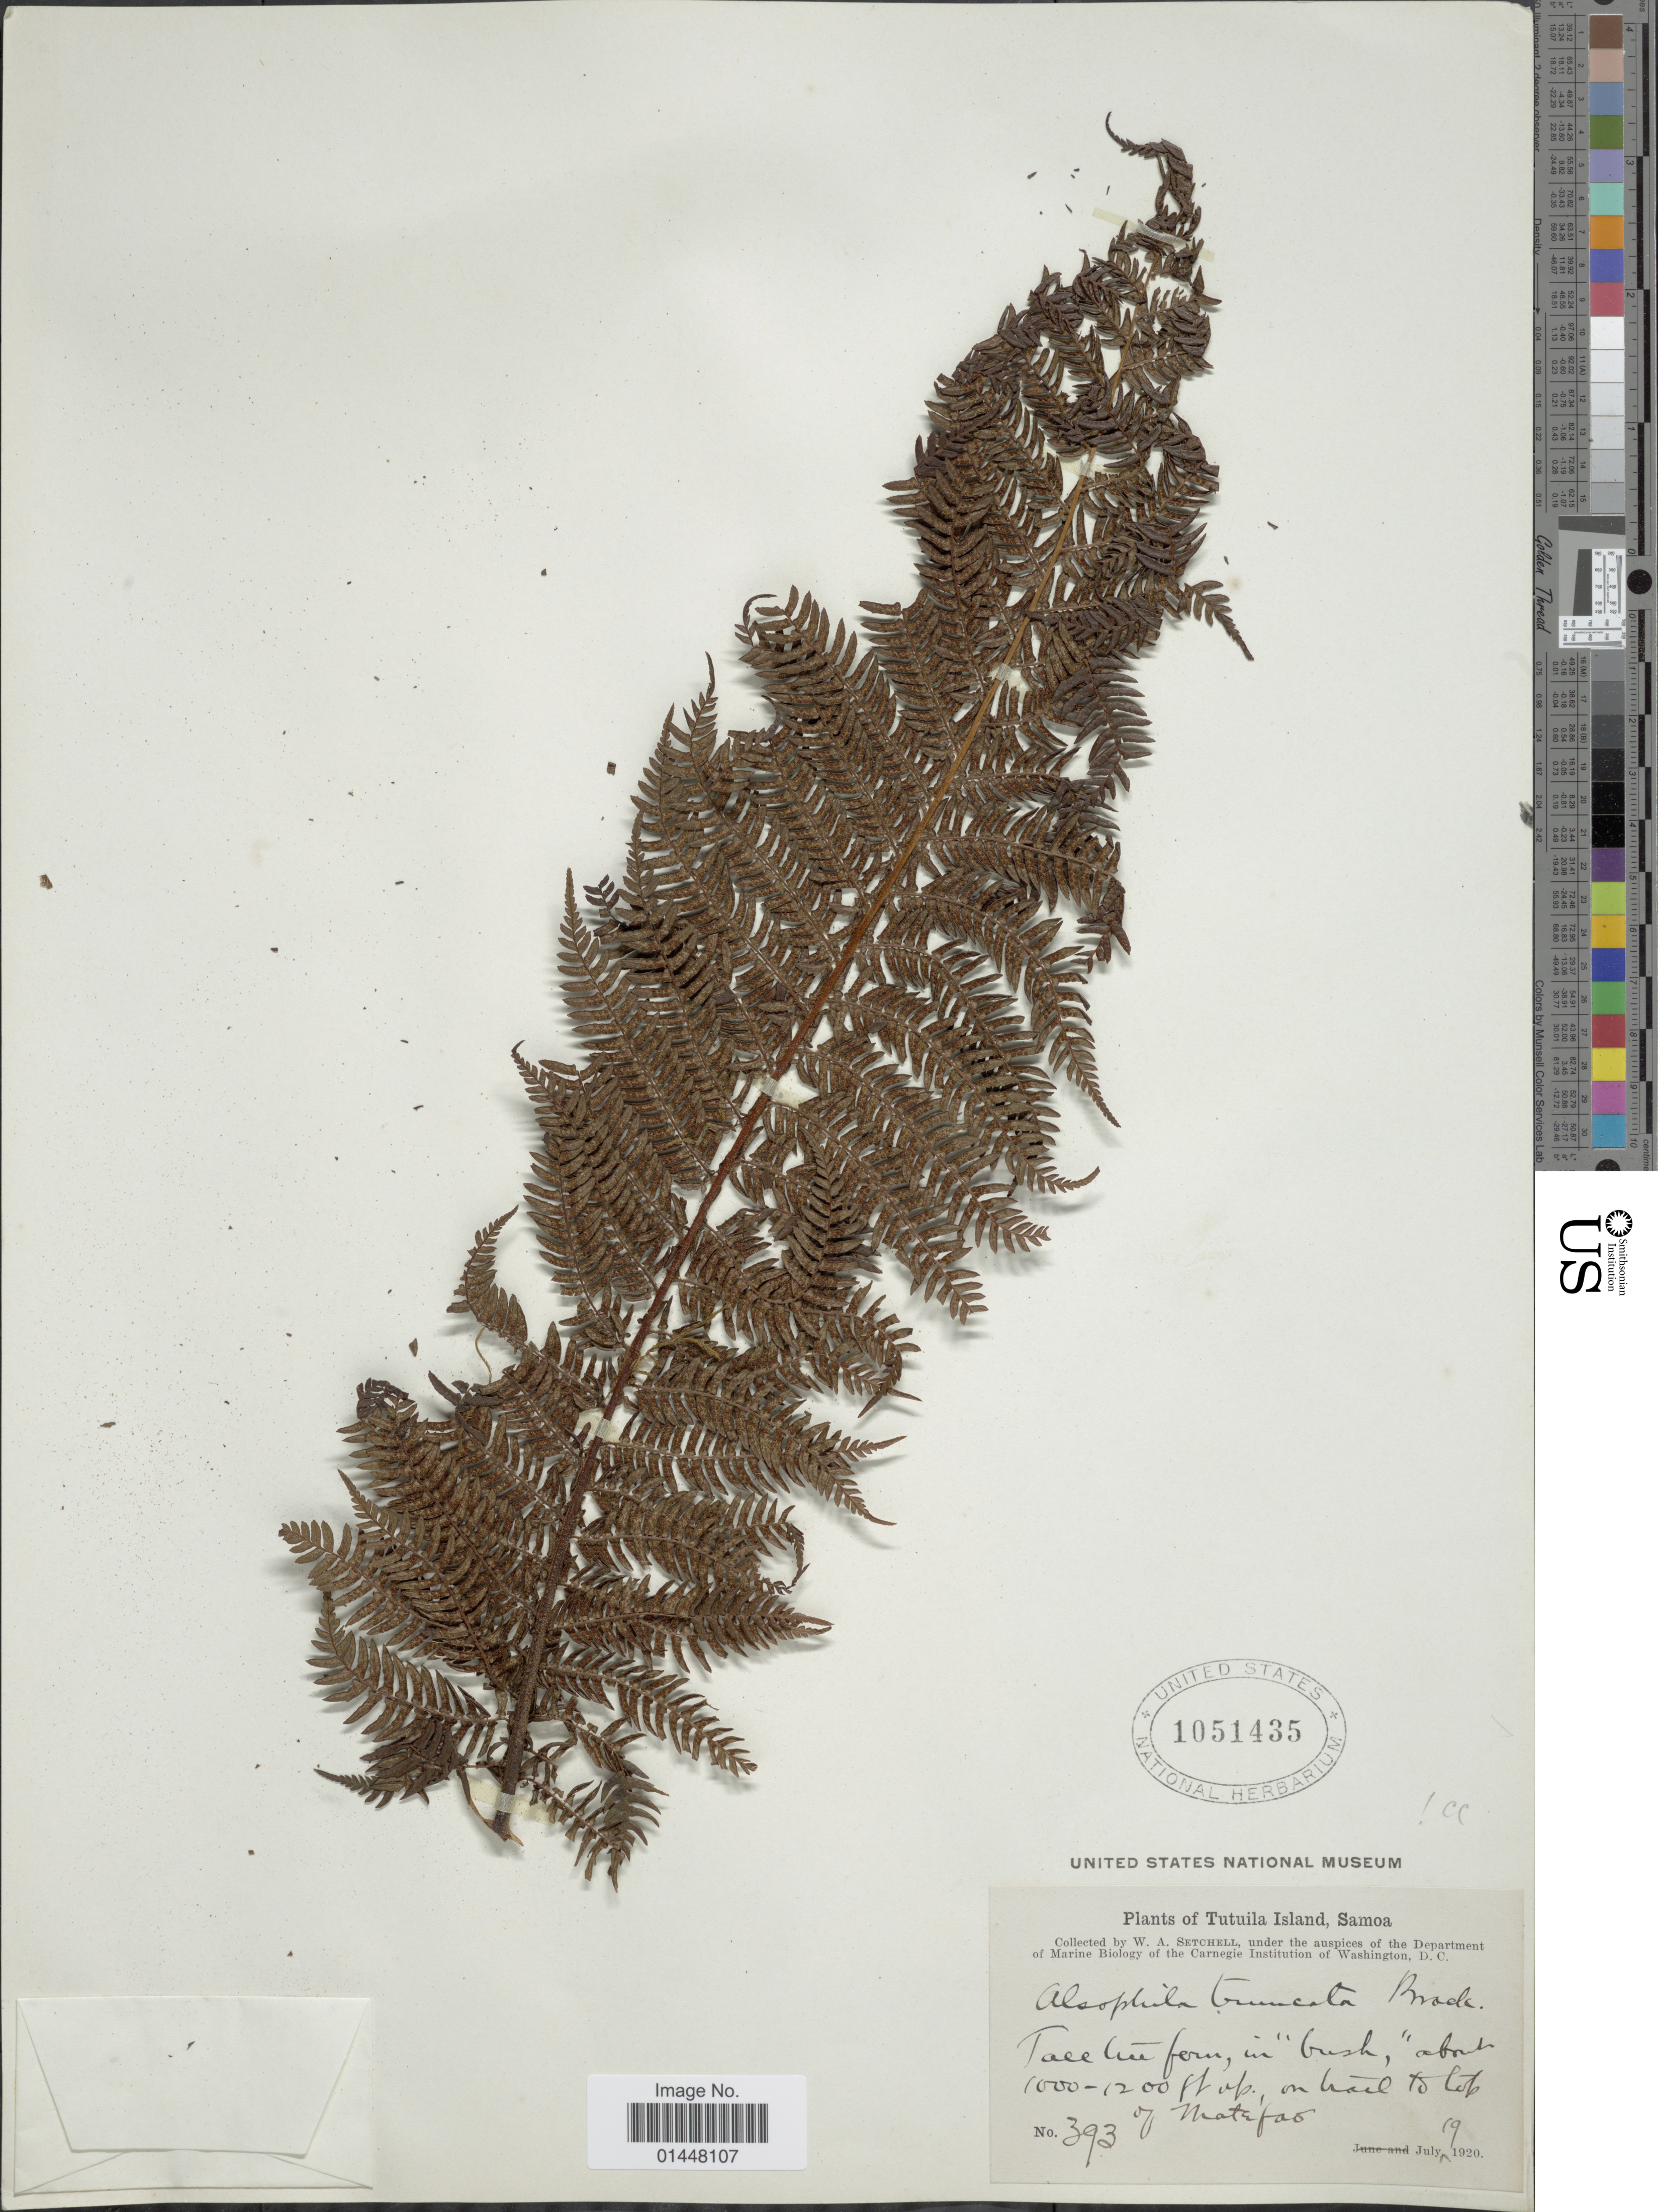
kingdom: Plantae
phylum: Tracheophyta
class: Polypodiopsida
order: Cyatheales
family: Cyatheaceae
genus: Sphaeropteris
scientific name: Sphaeropteris truncata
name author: (Brack.) R.M. Tryon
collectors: W. Setchell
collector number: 393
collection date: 1920-07-19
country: American Samoa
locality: Tutuila Island, Samoa. On trail to top of Matefao [interpreted]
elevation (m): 305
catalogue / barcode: US 1051435